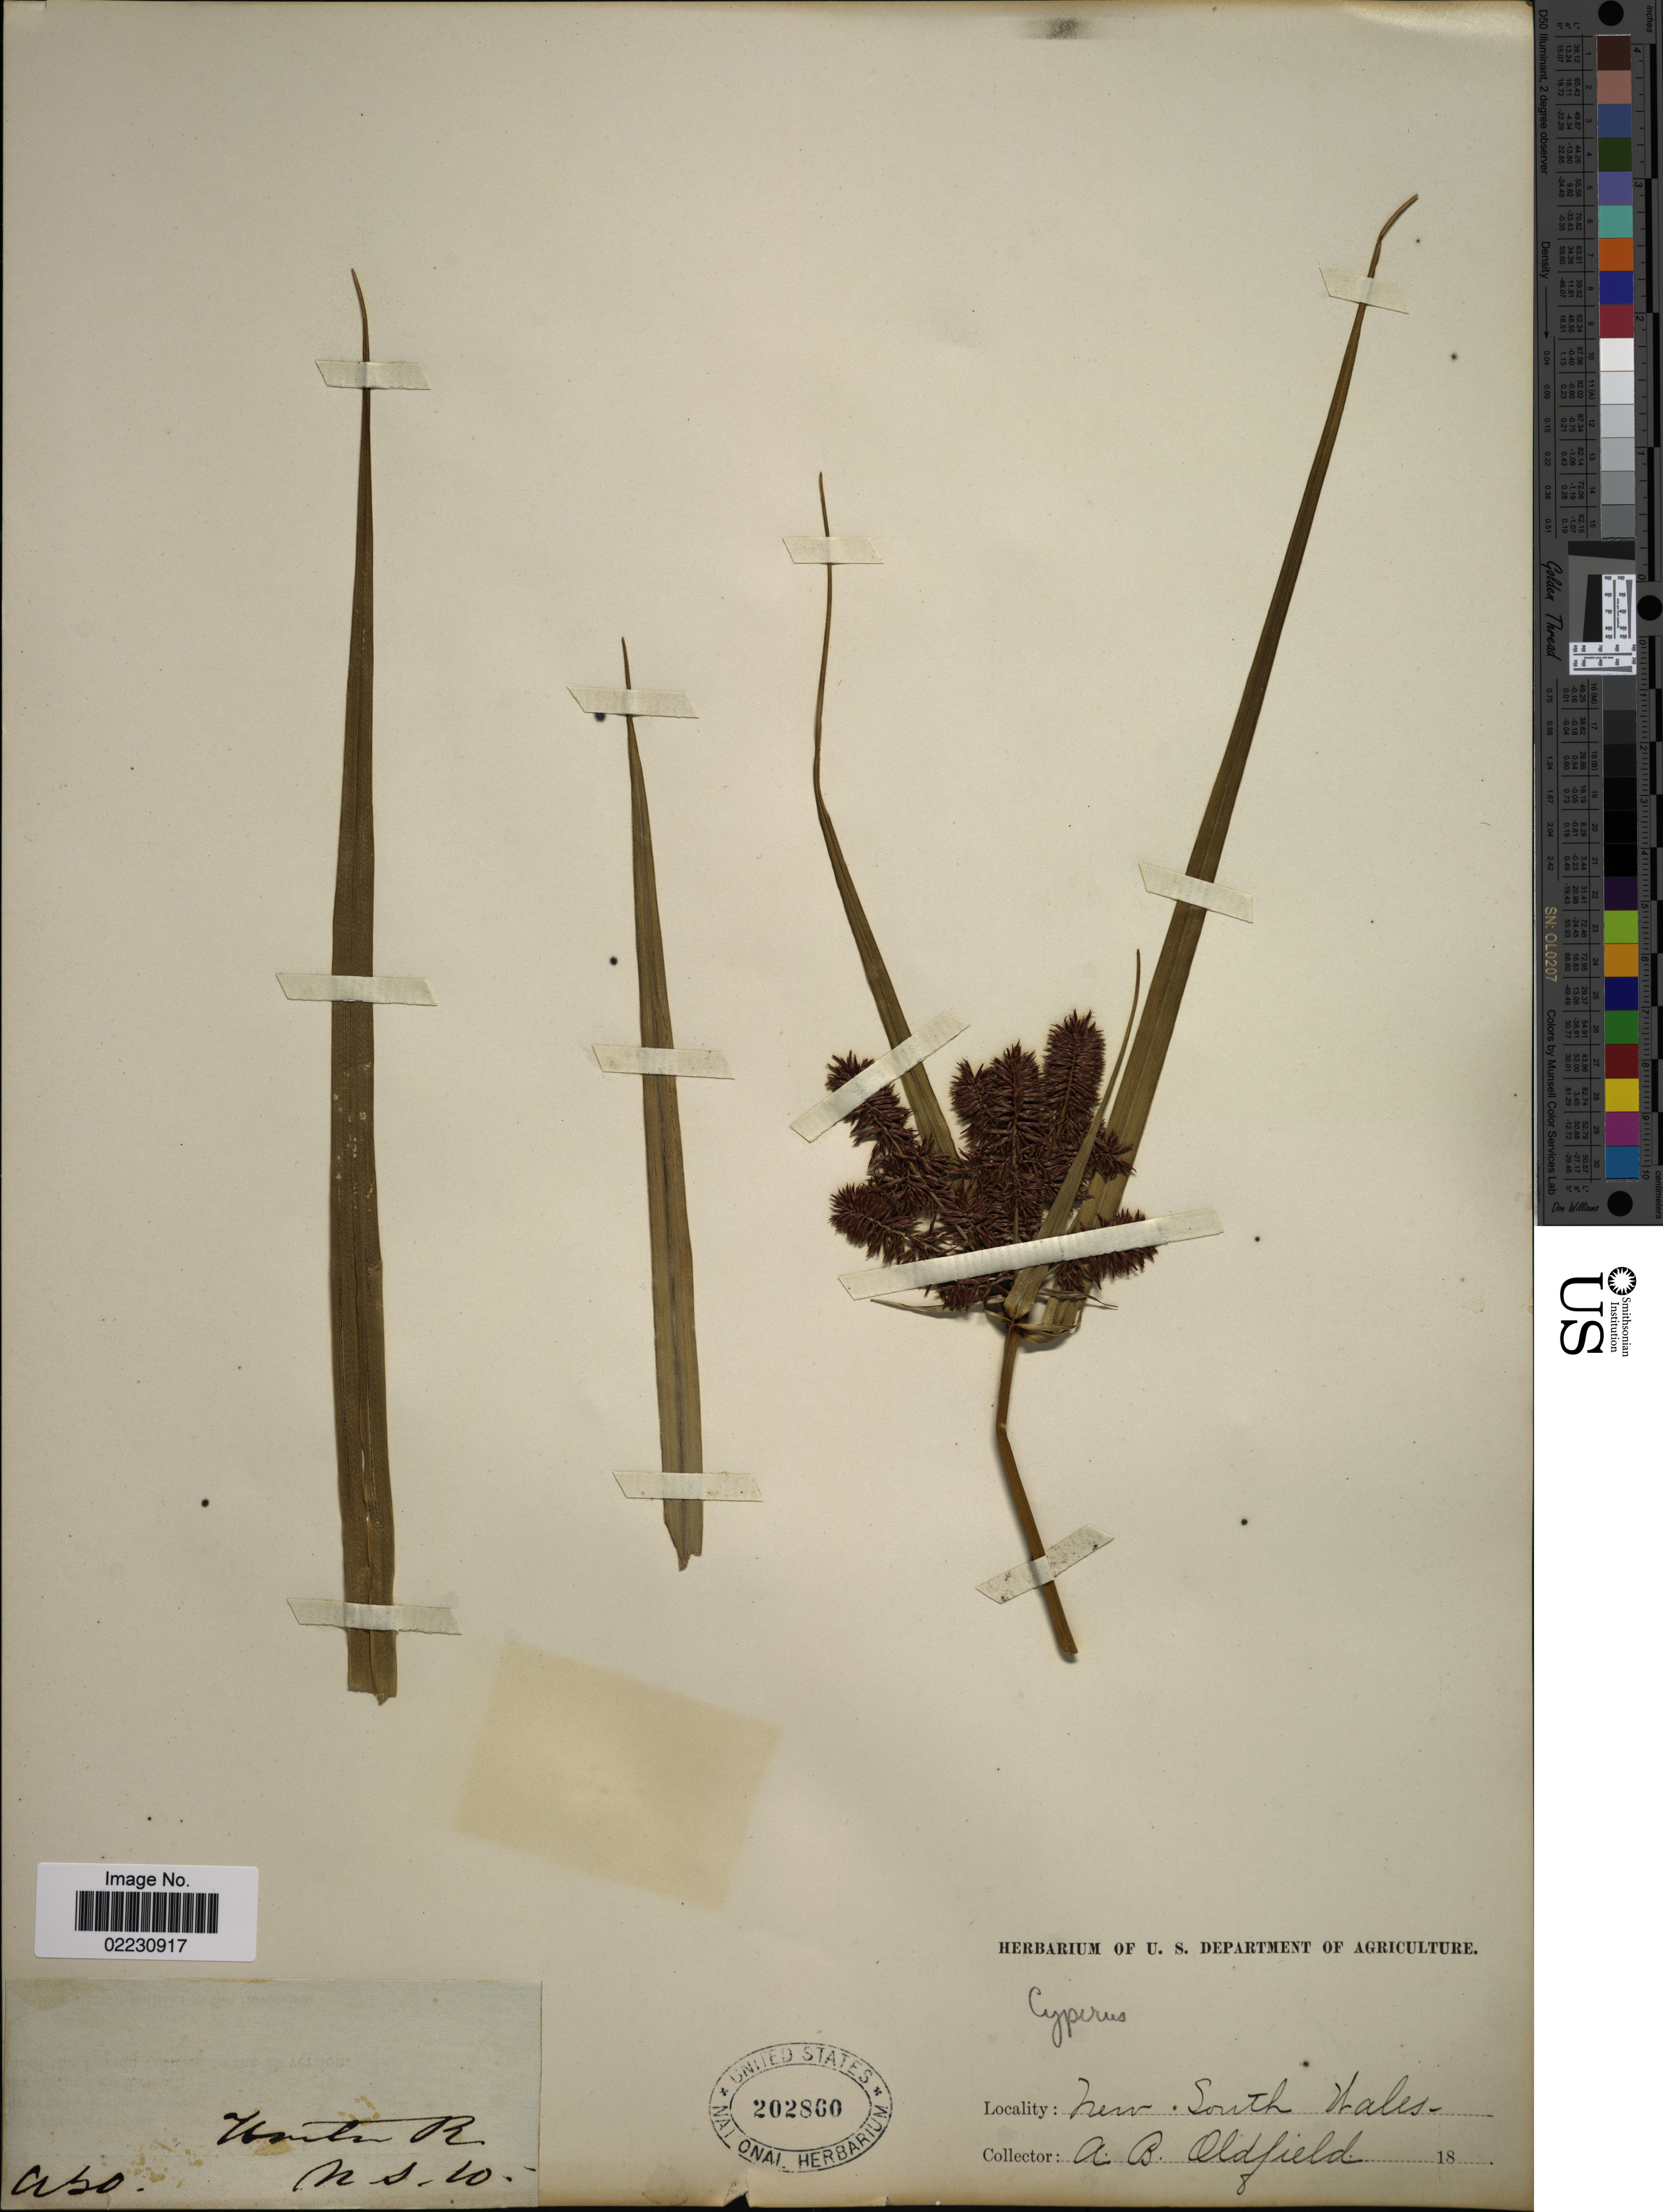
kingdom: Plantae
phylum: Tracheophyta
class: Liliopsida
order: Poales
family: Cyperaceae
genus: Cyperus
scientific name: Cyperus sp.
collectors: A. Oldfield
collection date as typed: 18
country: Australia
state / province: New South Wales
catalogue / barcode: US 202860